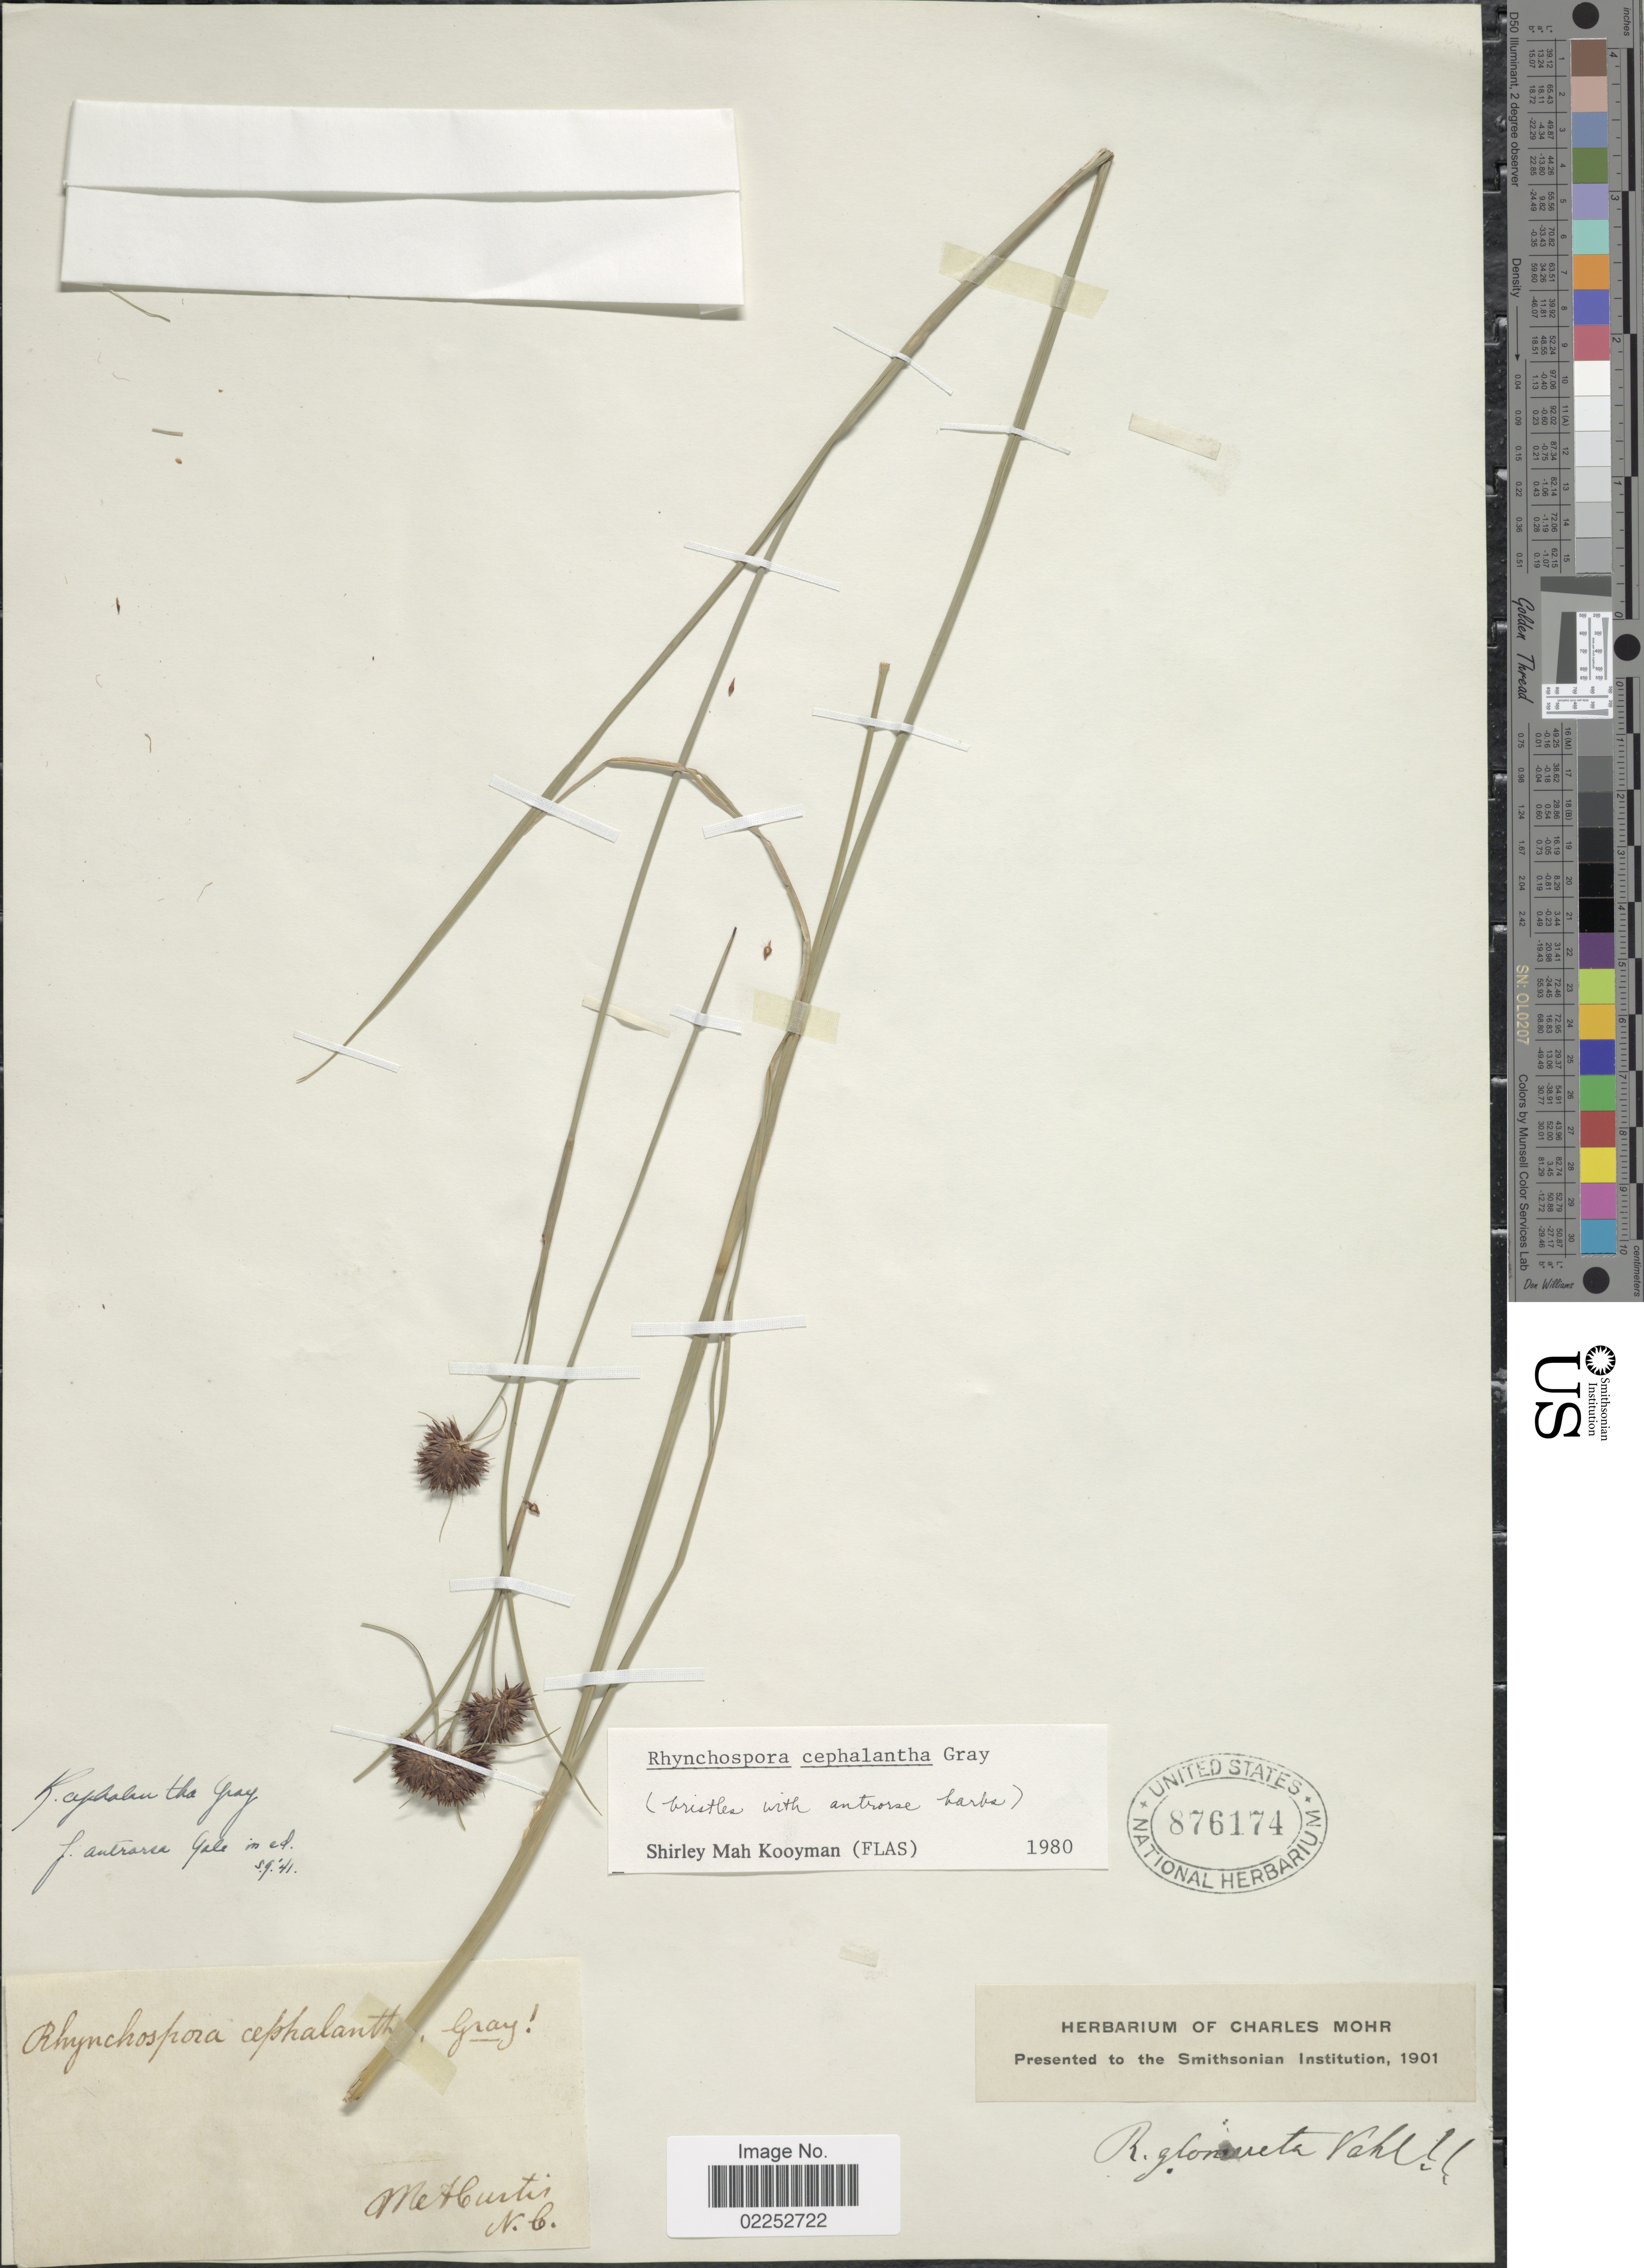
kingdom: Plantae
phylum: Tracheophyta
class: Liliopsida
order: Poales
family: Cyperaceae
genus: Rhynchospora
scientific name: Rhynchospora cephalantha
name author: A. Gray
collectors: McHurtis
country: United States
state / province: North Carolina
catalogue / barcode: US 876174